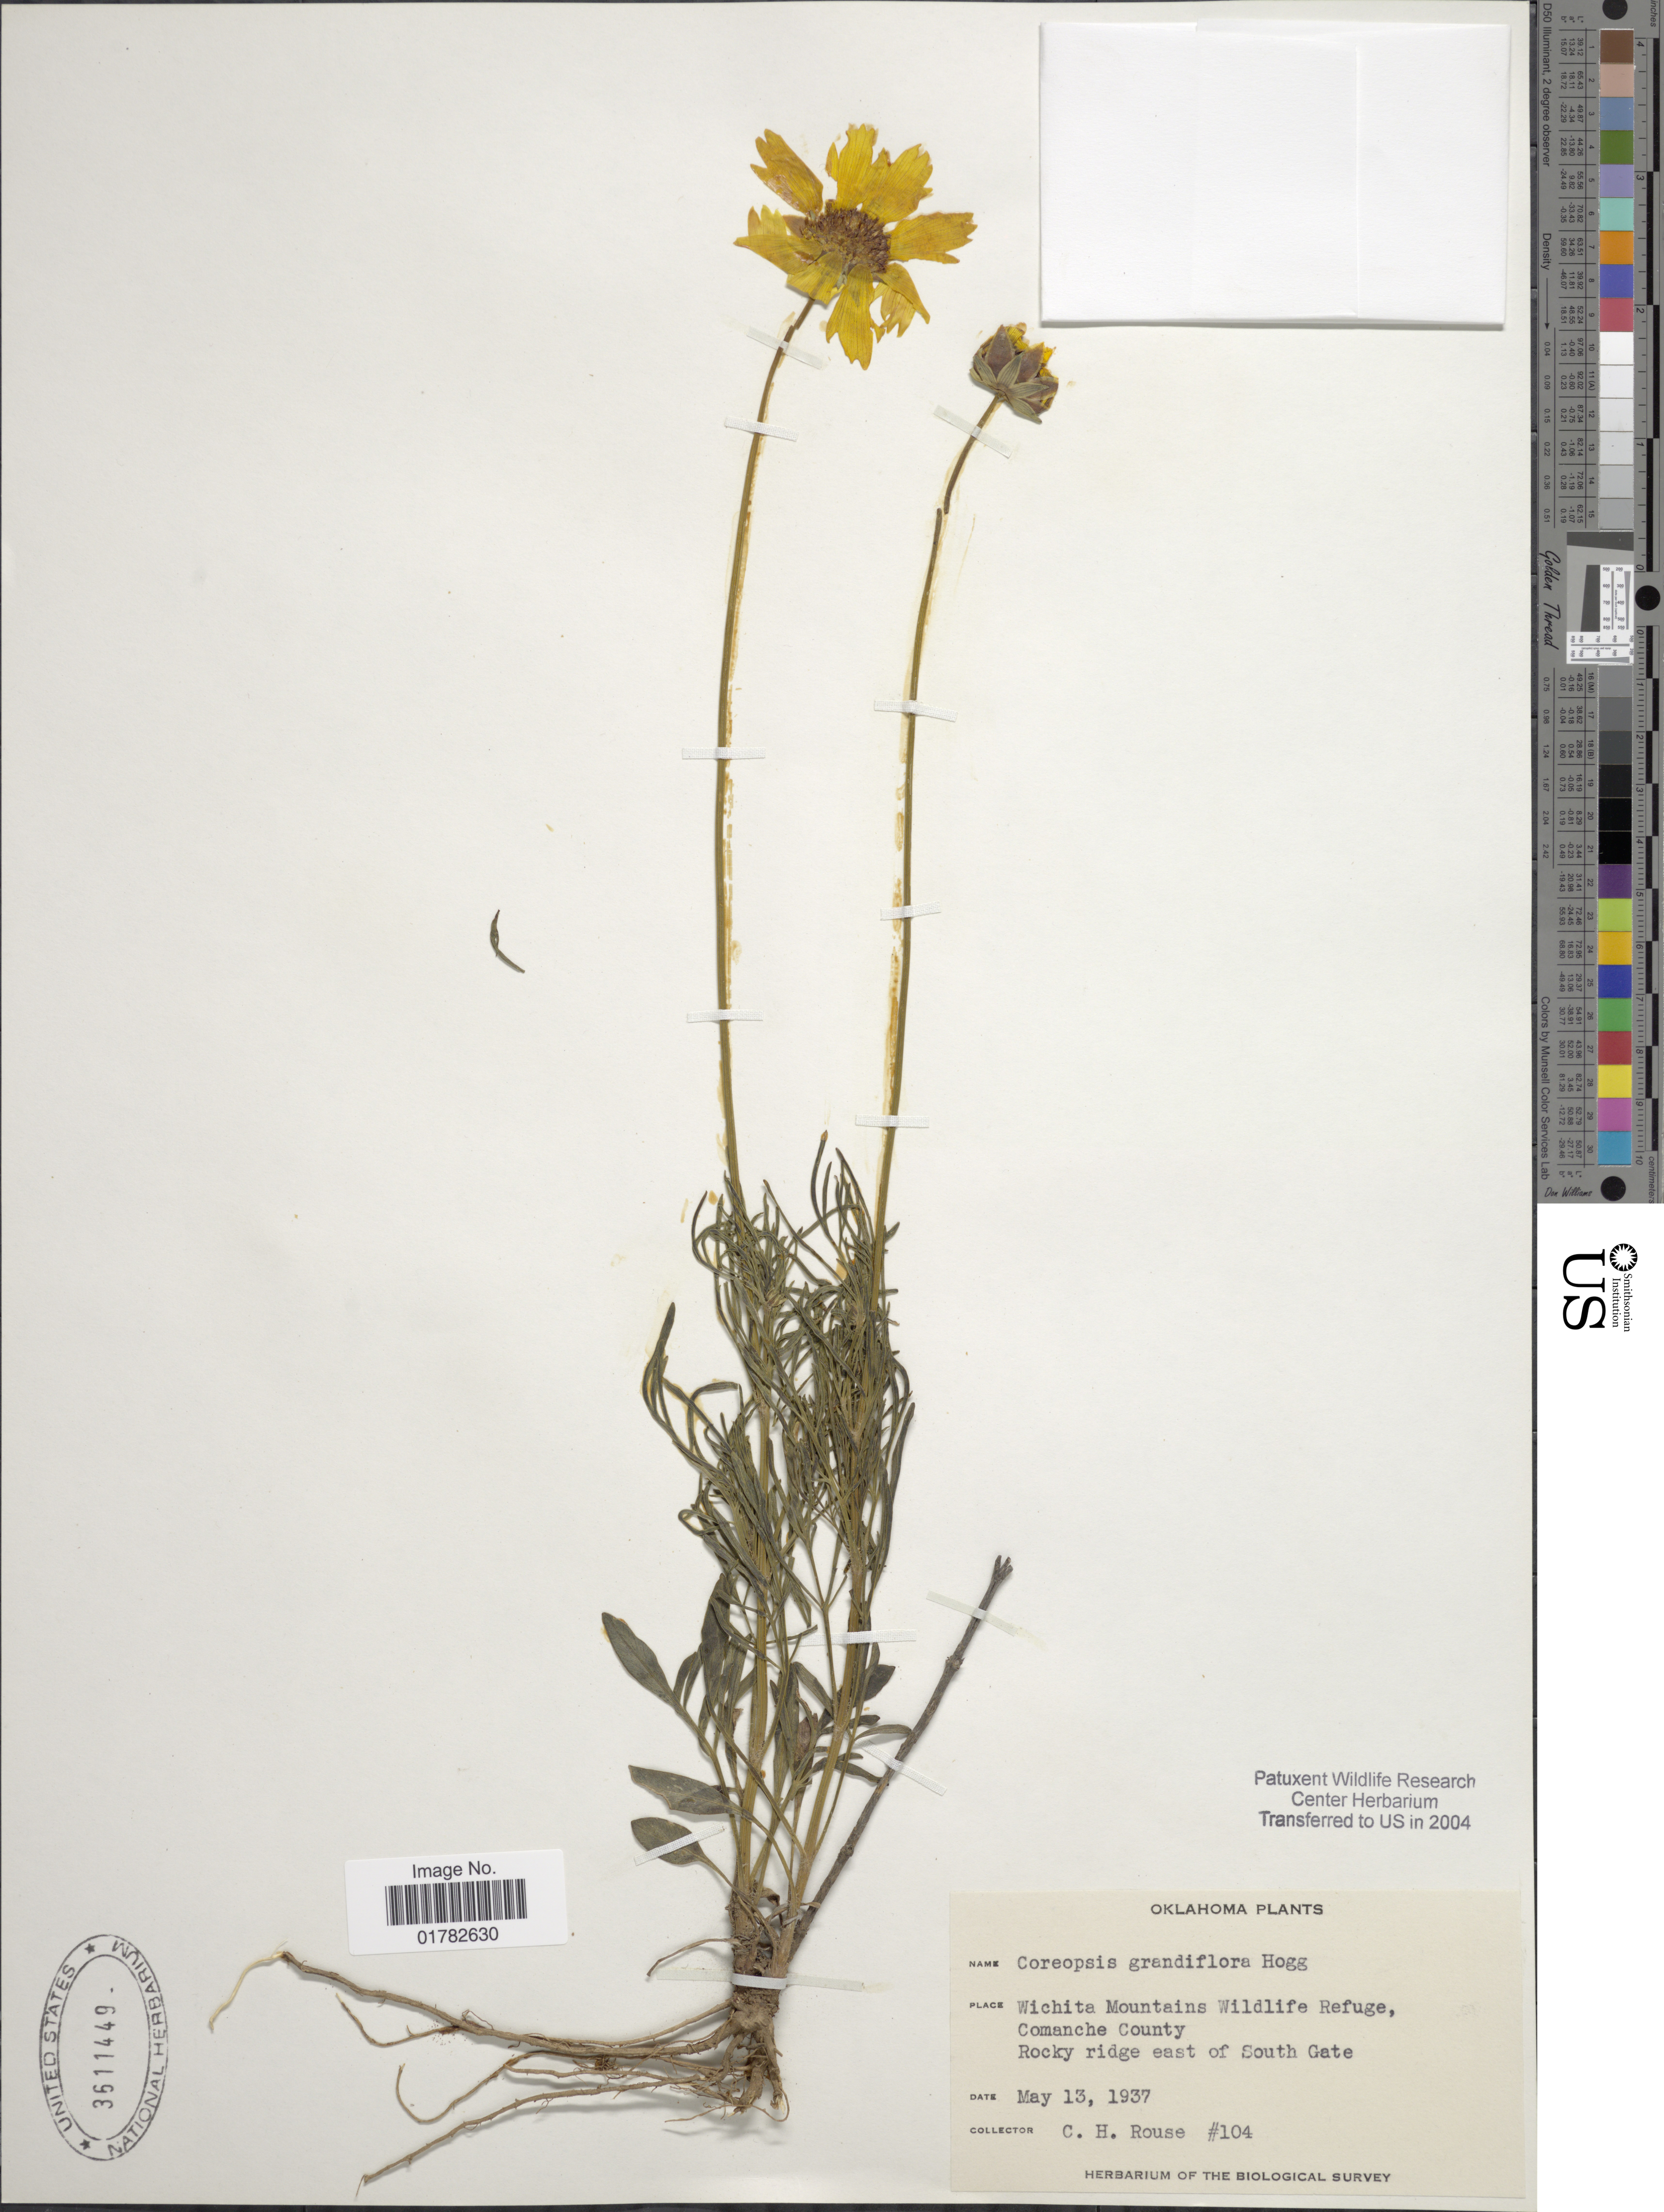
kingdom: Plantae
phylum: Tracheophyta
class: Magnoliopsida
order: Asterales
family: Asteraceae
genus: Coreopsis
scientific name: Coreopsis grandiflora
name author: Nutt.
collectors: C. Rouse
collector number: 104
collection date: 1937-05-13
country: United States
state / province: Oklahoma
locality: Wichita Mountains Wildlife Refuge, Comanche County, Rocky ridge east of South Gate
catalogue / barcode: US 3611449